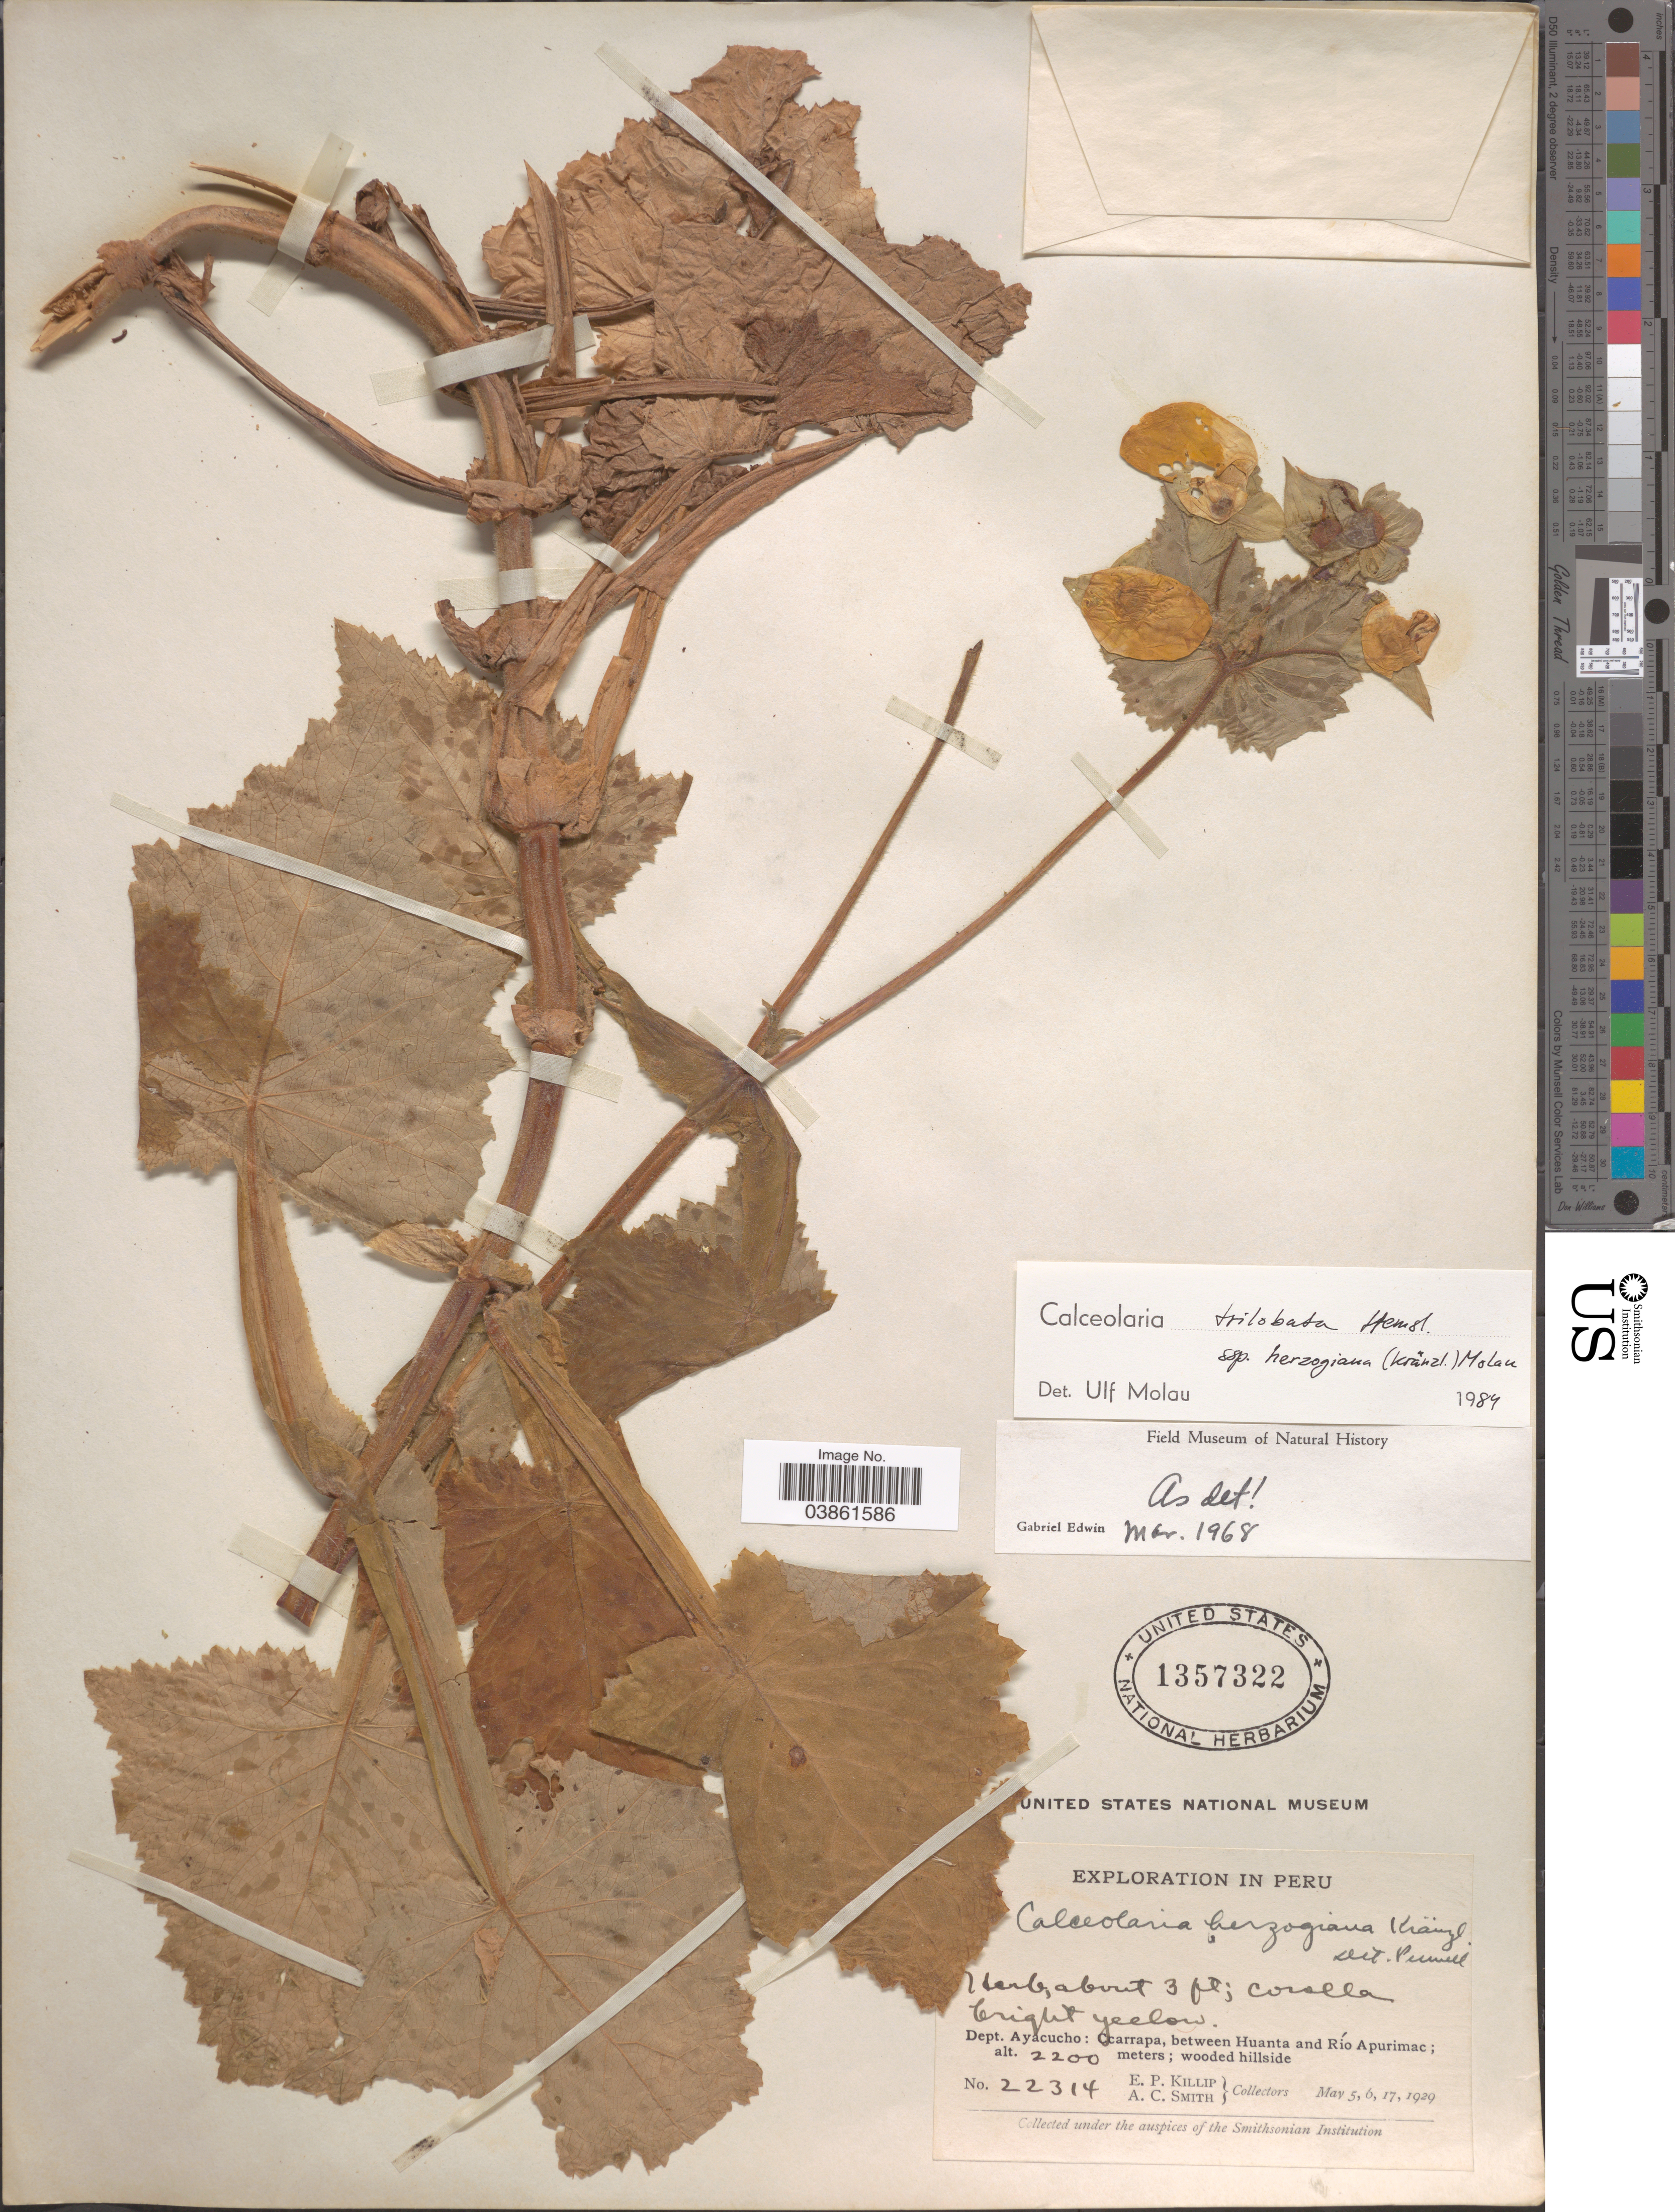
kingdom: Plantae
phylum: Tracheophyta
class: Magnoliopsida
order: Lamiales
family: Calceolariaceae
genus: Calceolaria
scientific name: Calceolaria trilobata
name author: Hemsl.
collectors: E. P. Killip & A. C. Smith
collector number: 22314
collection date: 1929-05-05/1929-05-17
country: Peru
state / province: Ayacucho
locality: Dept. Ayacucho: Ocarrapa, between Huanta and Río Apurimac.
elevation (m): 2200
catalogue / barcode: US 1357322